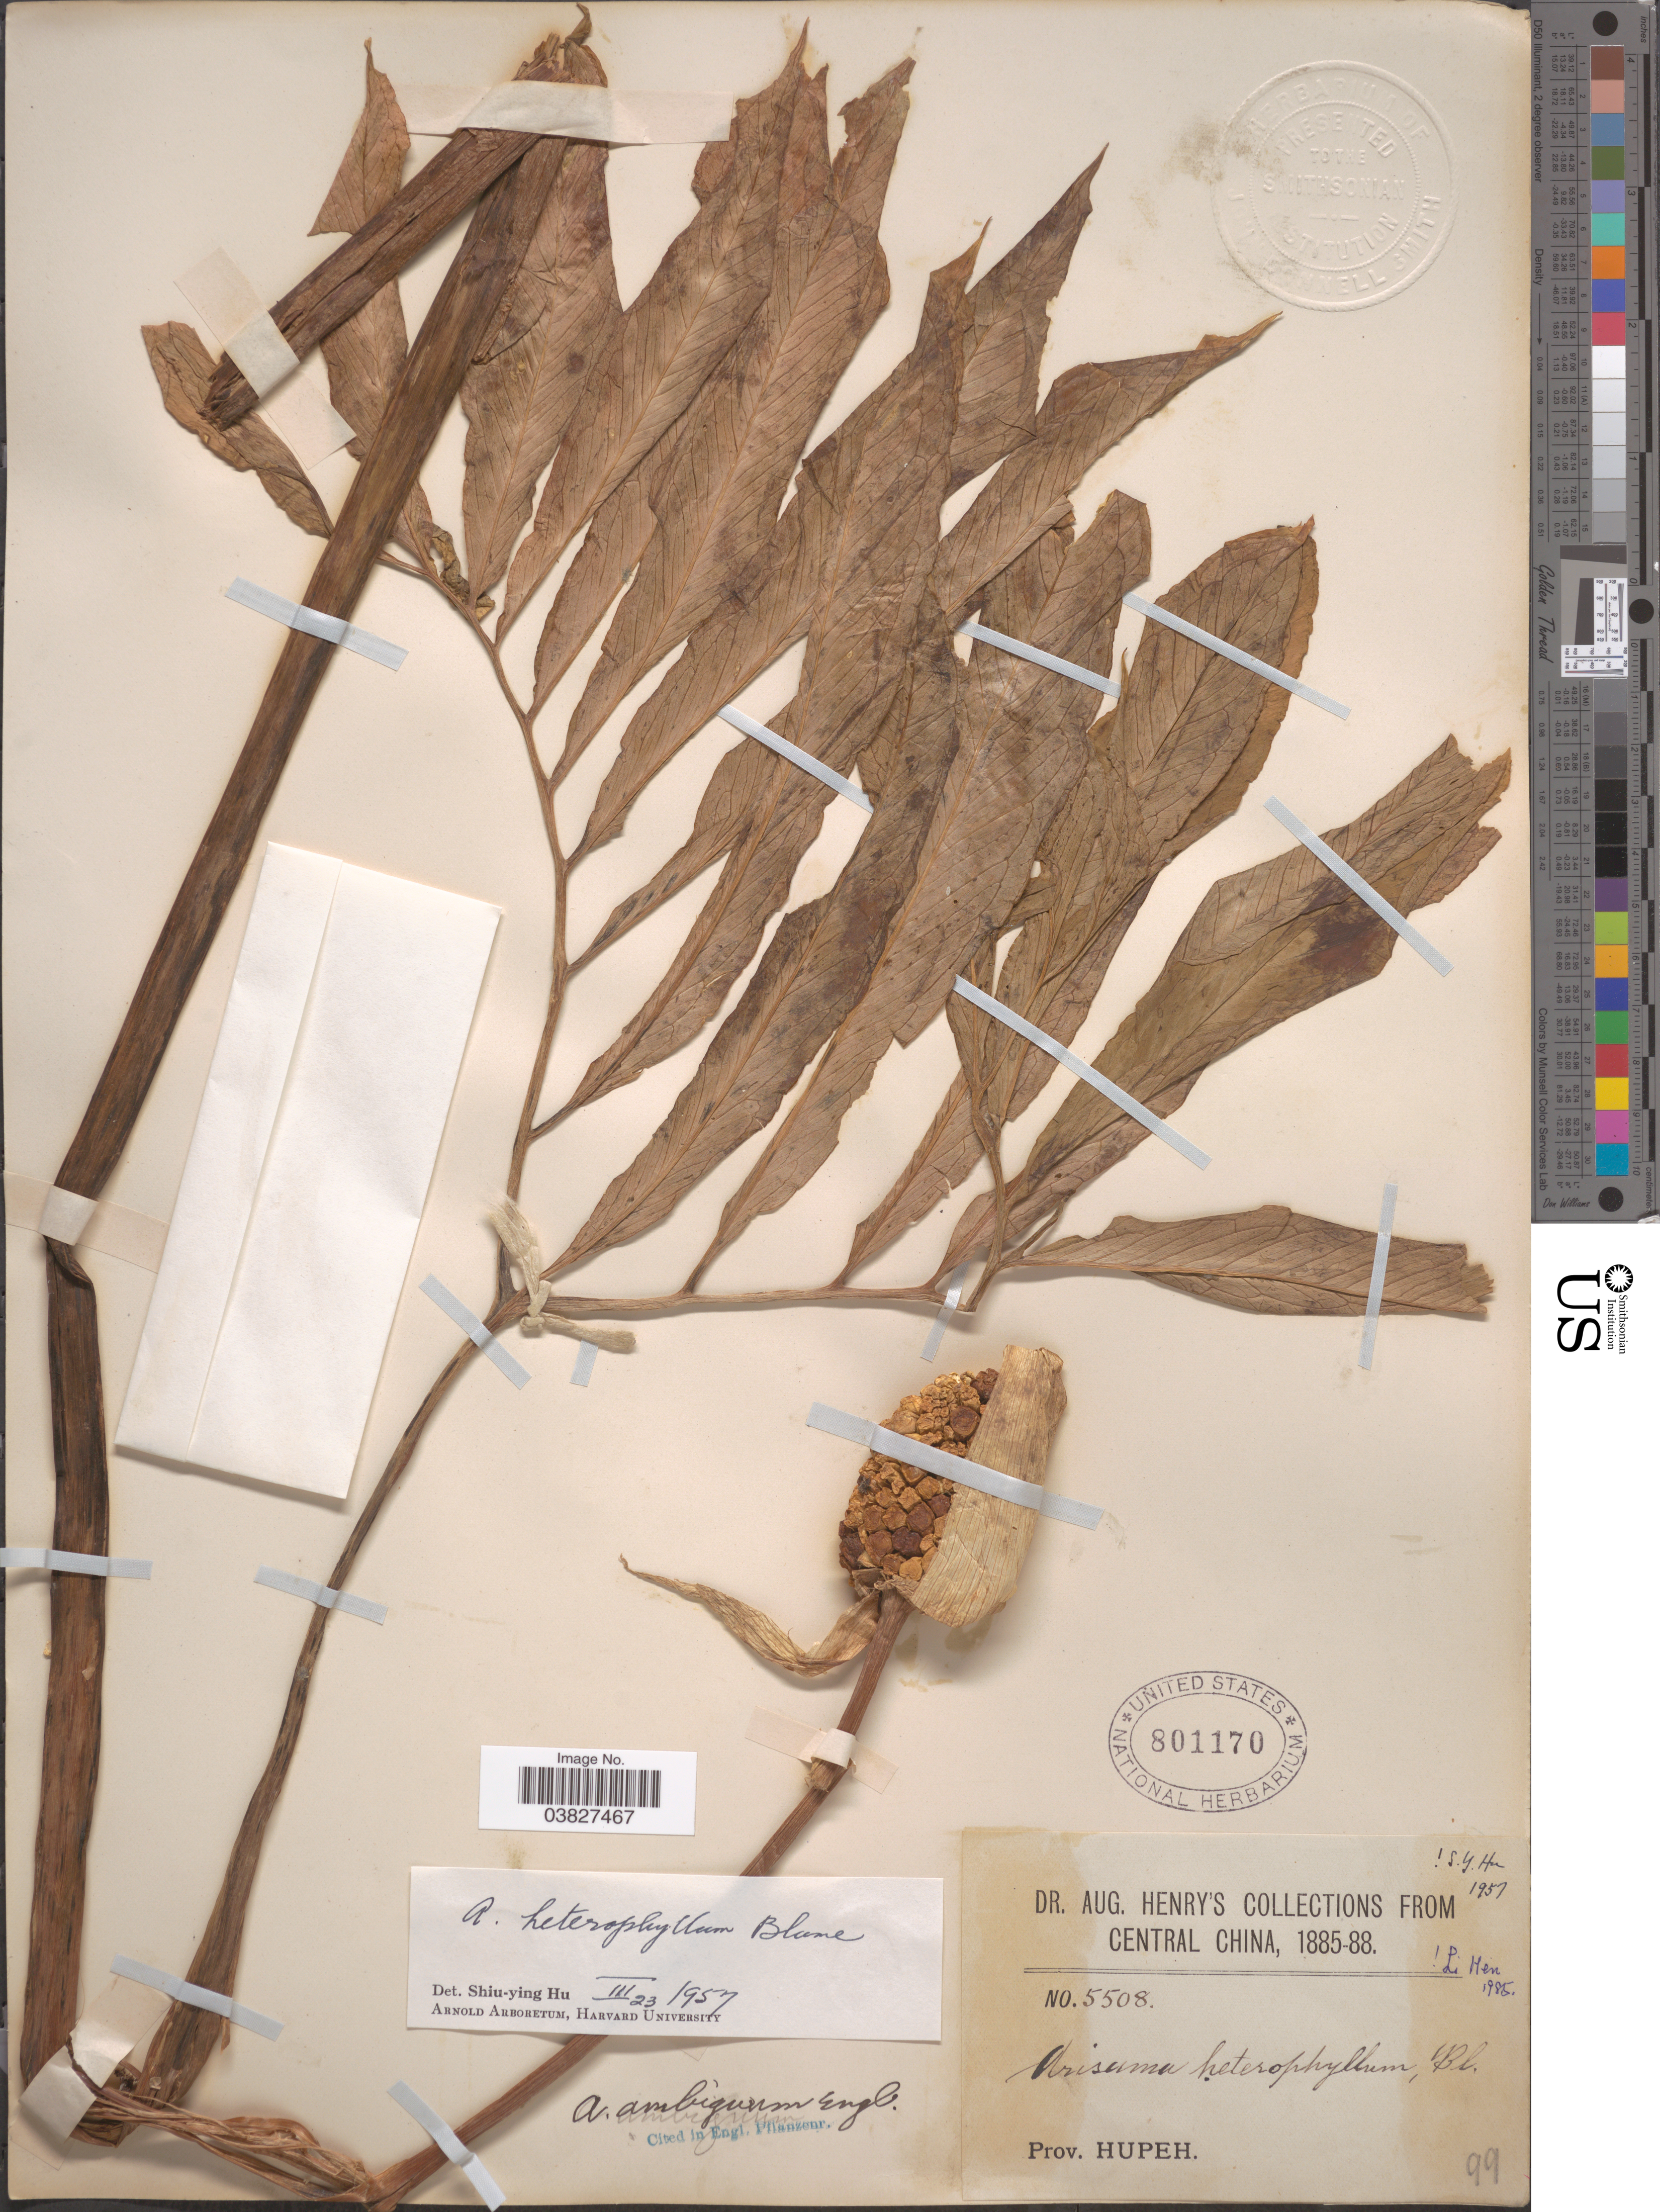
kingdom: Plantae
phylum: Tracheophyta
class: Liliopsida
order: Alismatales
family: Araceae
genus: Arisaema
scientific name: Arisaema heterophyllum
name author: Blume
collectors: A. Henry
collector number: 5508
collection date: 1885/1888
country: China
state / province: Hubei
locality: Central China. Prov. Hupeh.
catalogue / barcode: US 801170